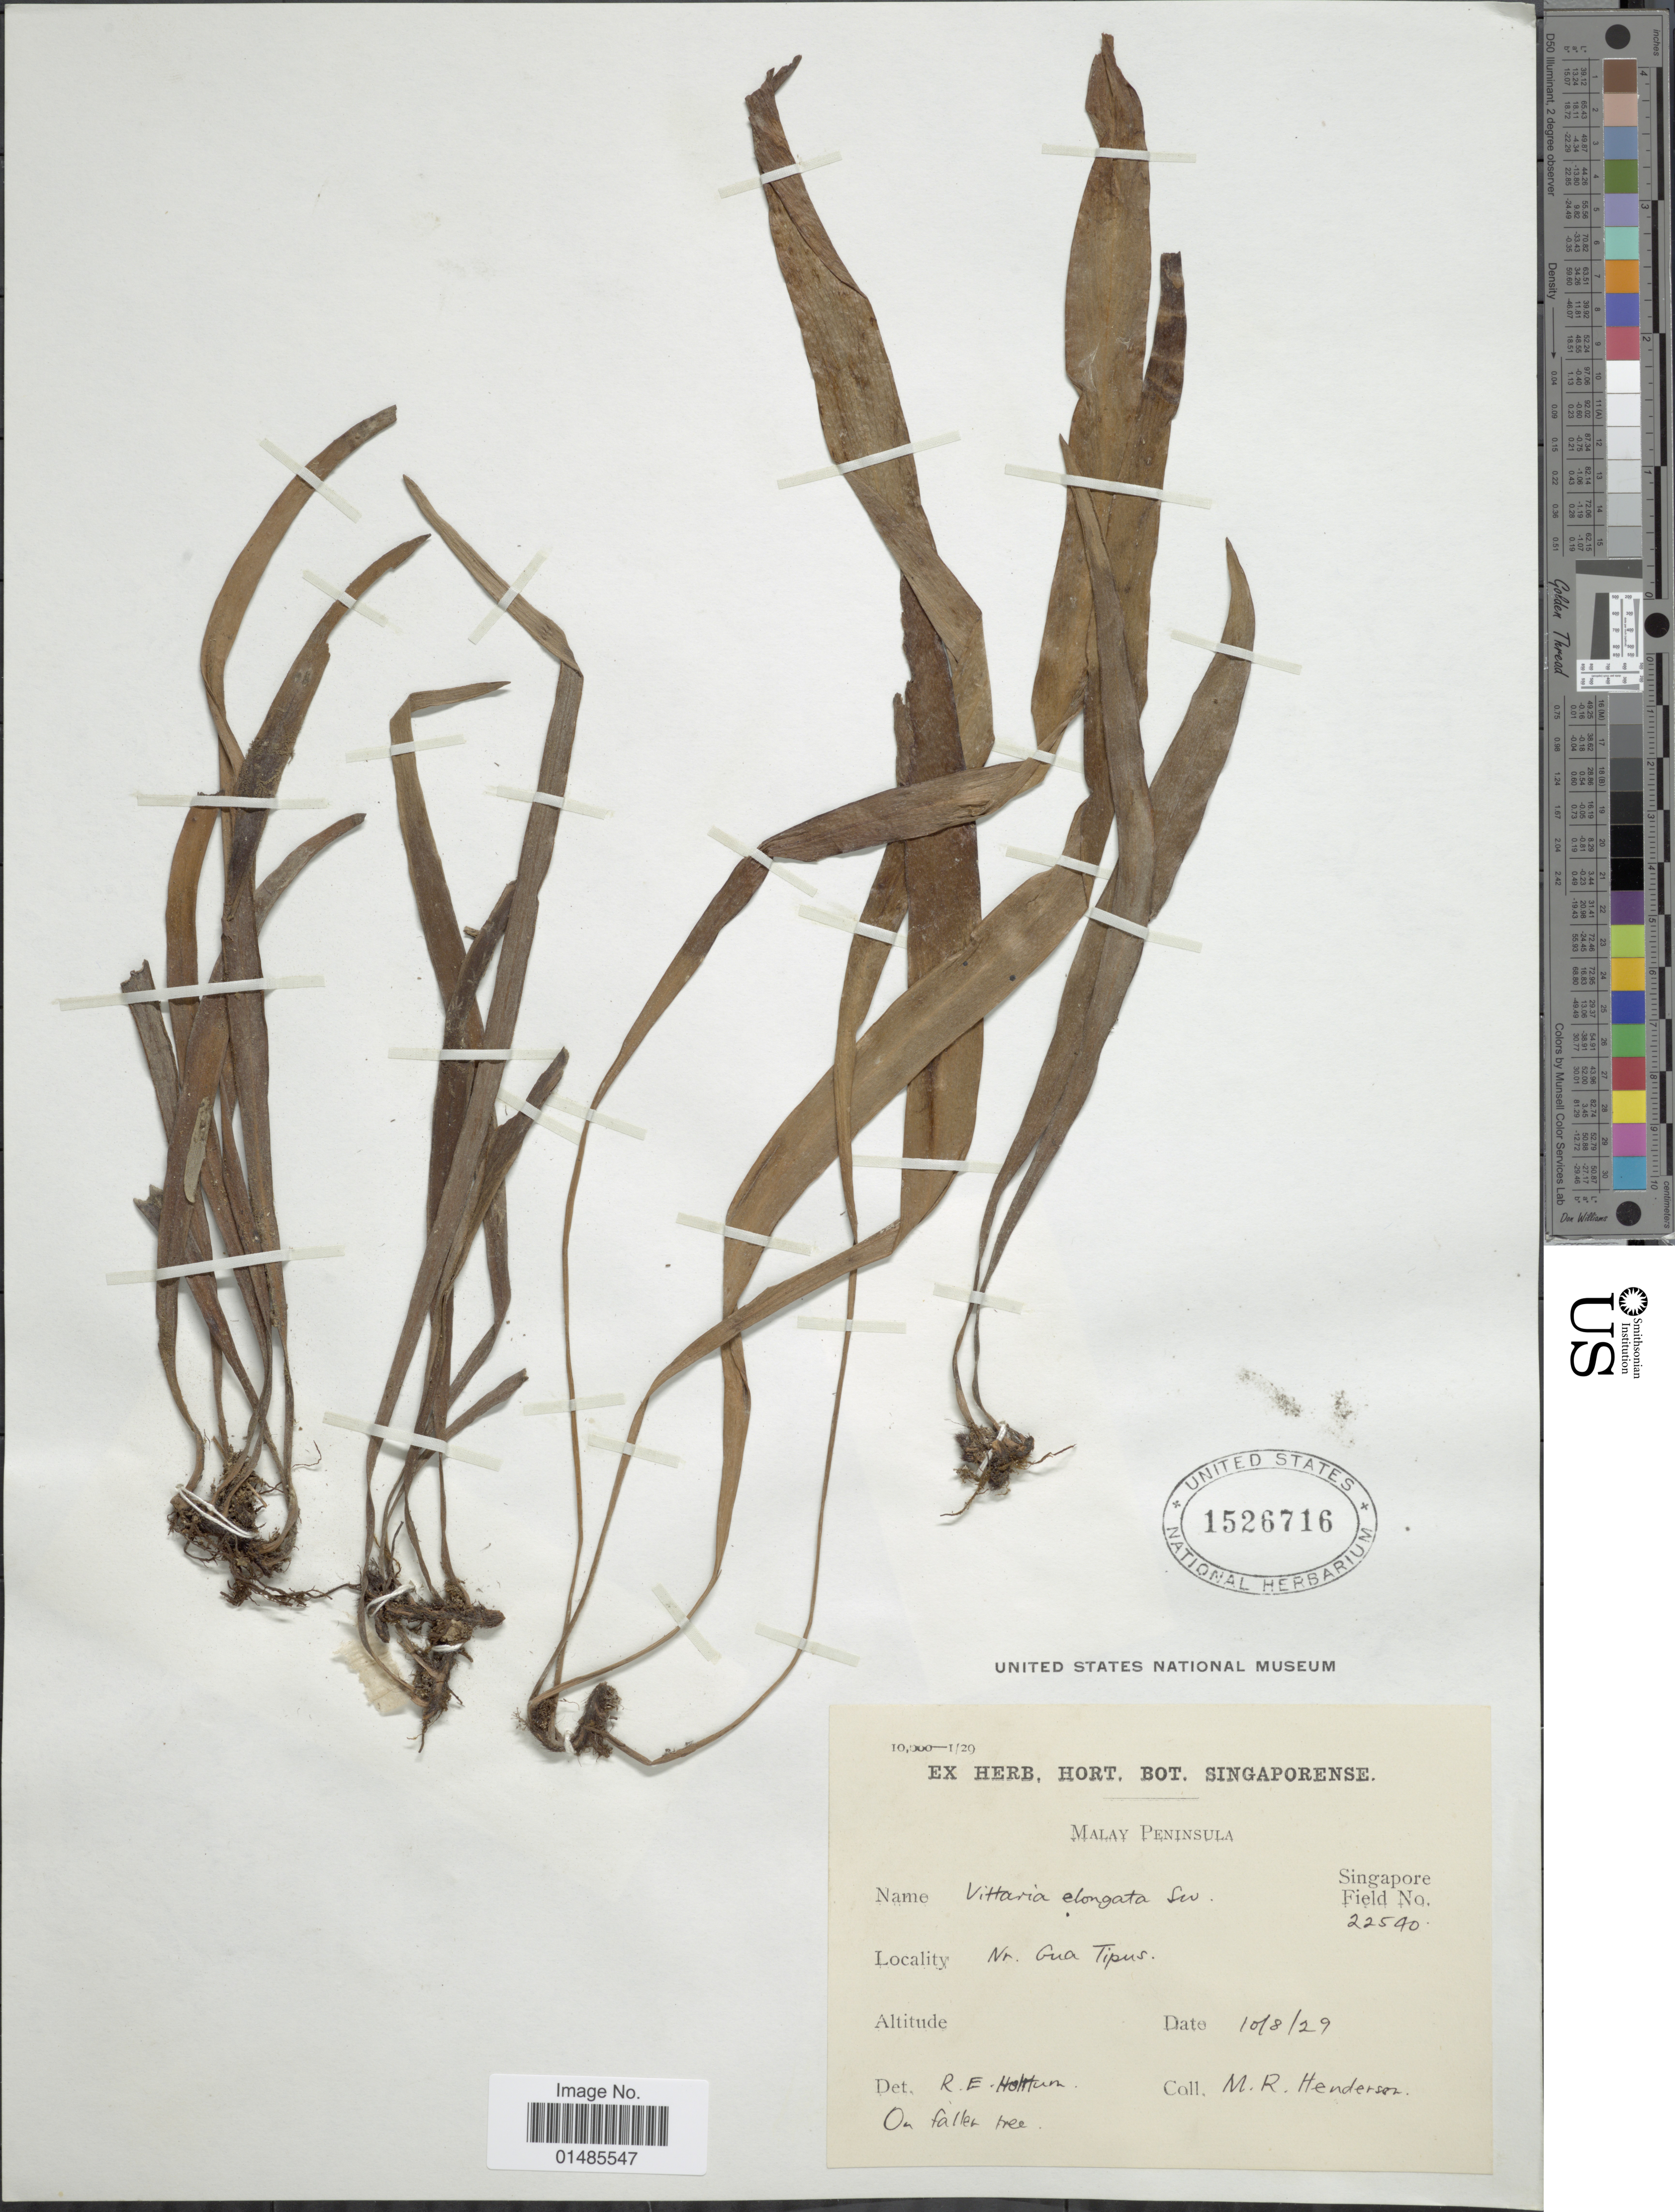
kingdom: Plantae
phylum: Tracheophyta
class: Polypodiopsida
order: Polypodiales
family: Pteridaceae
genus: Haplopteris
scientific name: Haplopteris elongata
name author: (Sw.) Crane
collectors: M. Henderson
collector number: Singapore Field 22540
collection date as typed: Transcribed d/m/y: 10/8/29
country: Malaysia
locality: Malay Peninsula. Nr. Gua Tipus.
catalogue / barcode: US 1526716